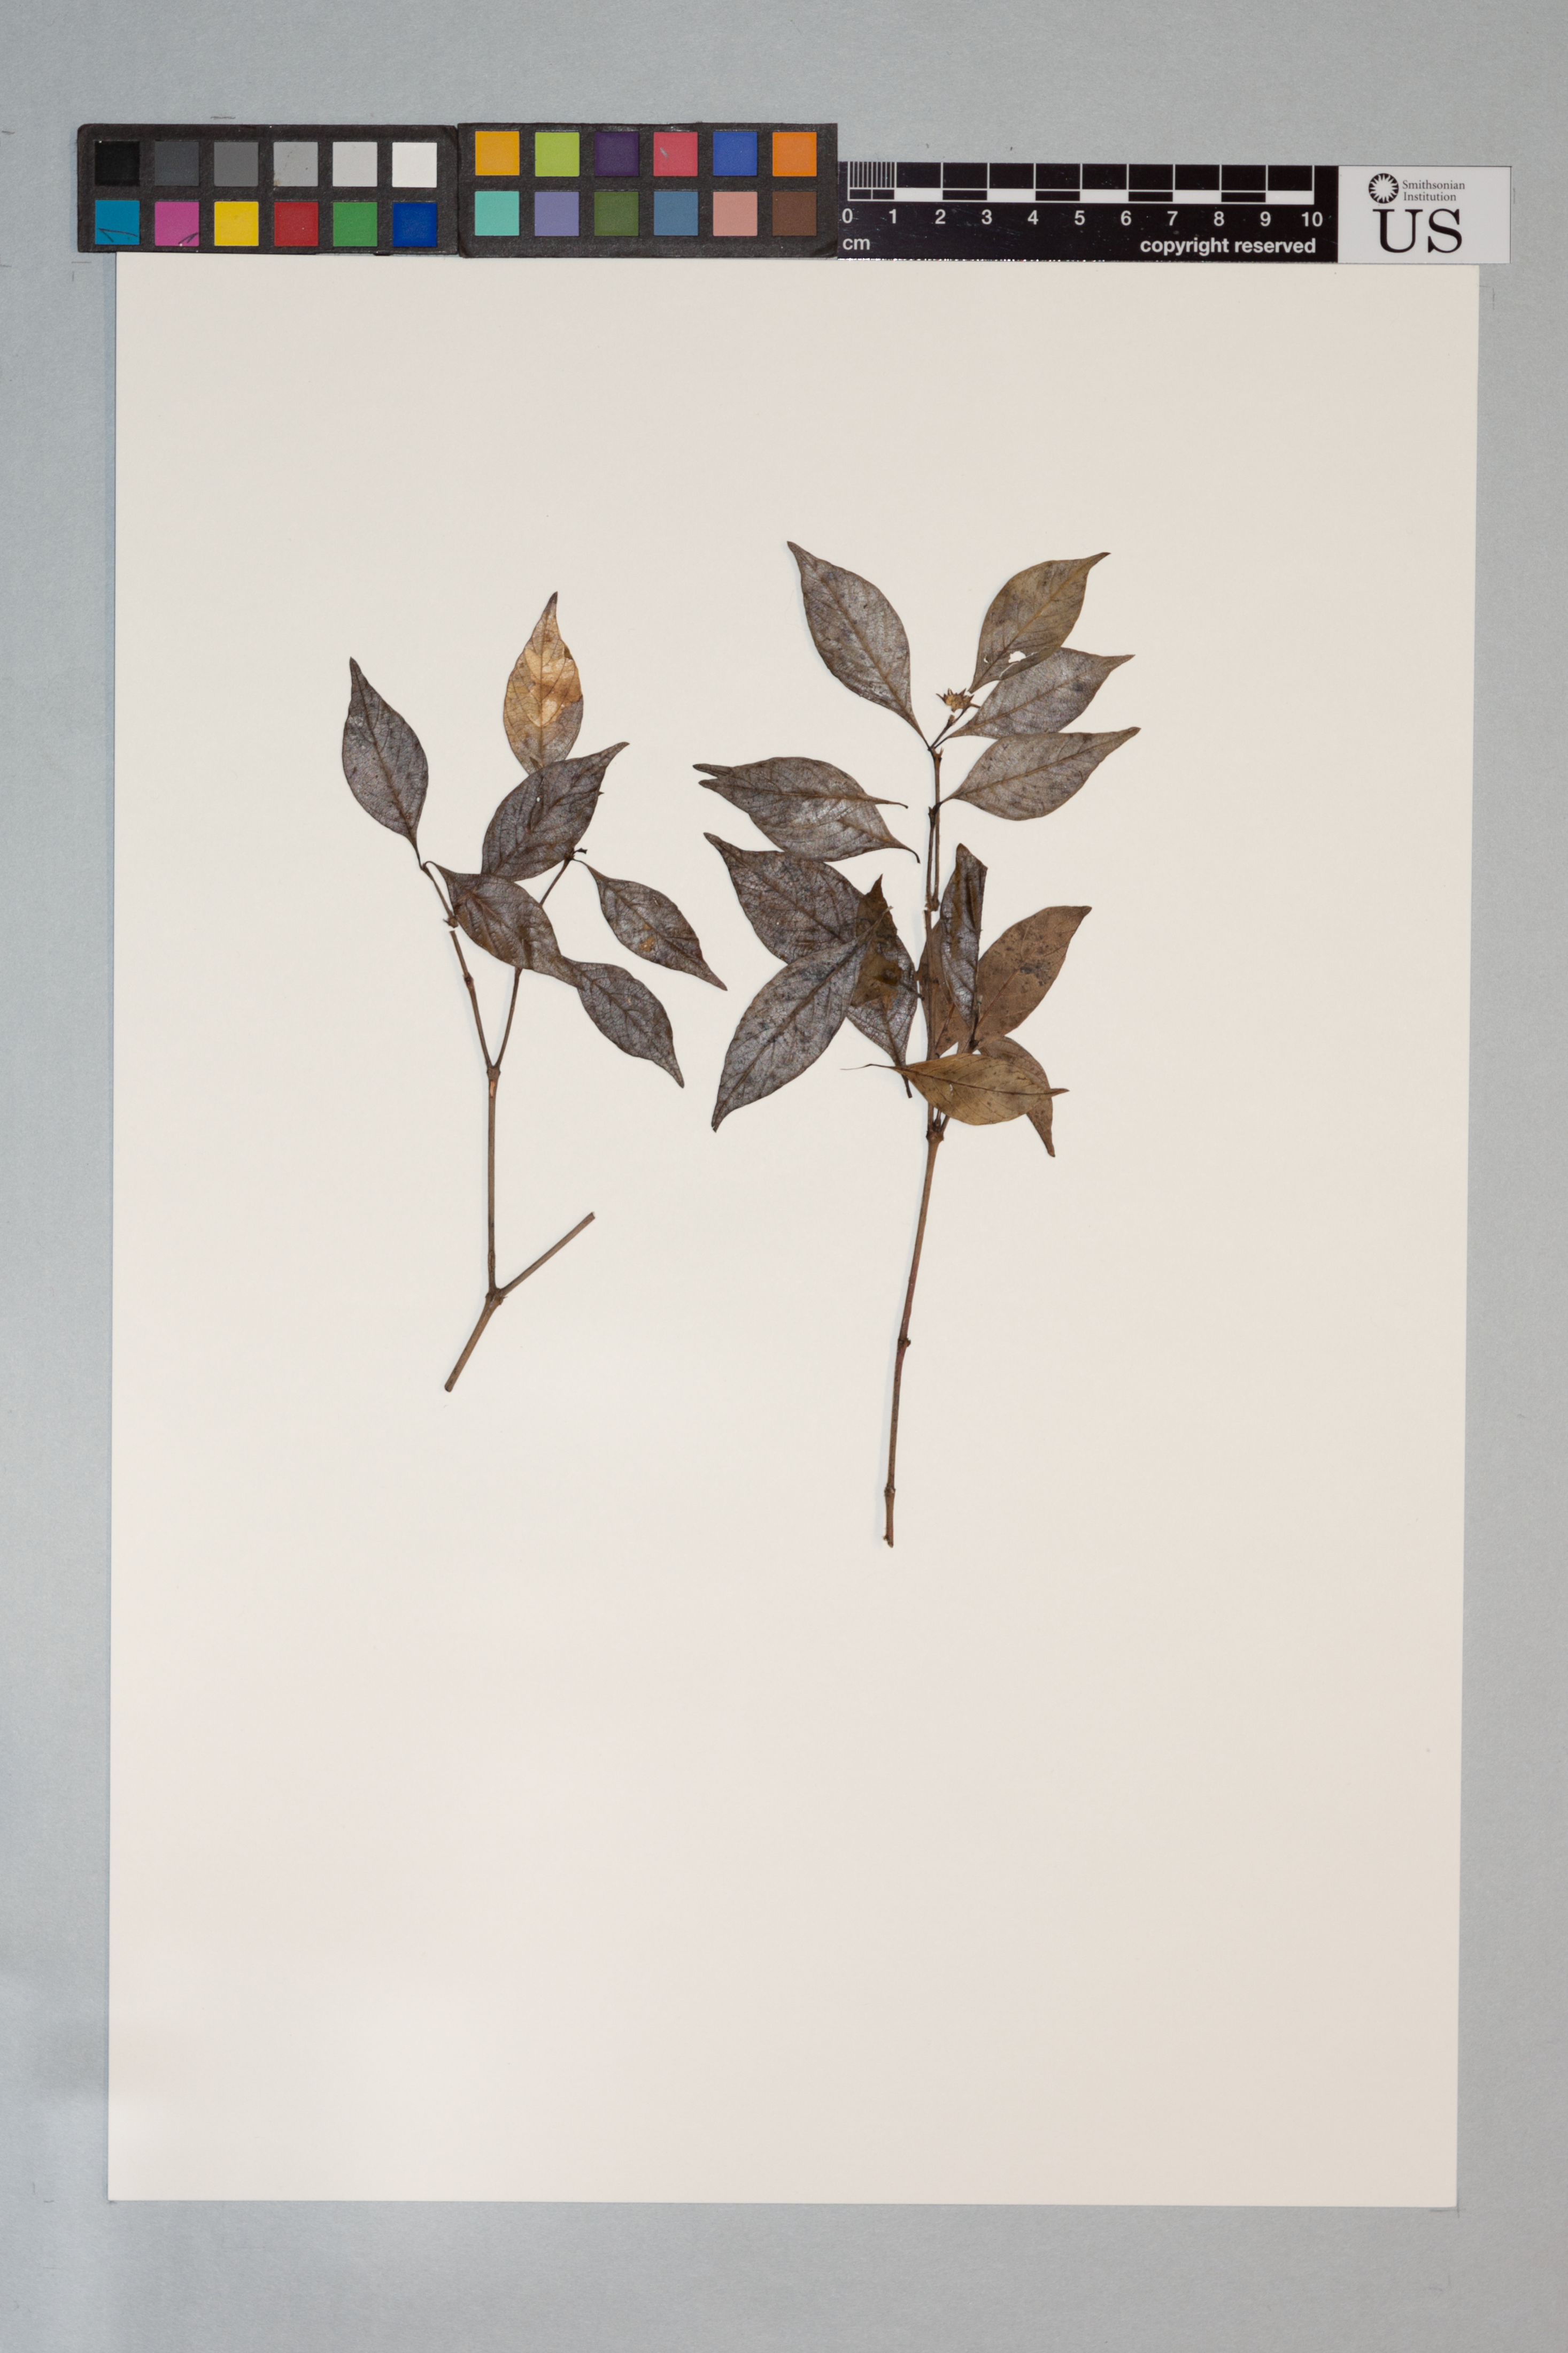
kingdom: Plantae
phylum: Tracheophyta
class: Magnoliopsida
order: Gentianales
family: Rubiaceae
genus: Psychotria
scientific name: Psychotria hoffmannseggiana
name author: (Willd. ex Roem. & Schult.) Müll. Arg.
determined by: Taylor, Charlotte M.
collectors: H. D. Clarke, C. Perry, E. Tripp, S. R. Stern & D. Gittens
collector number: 12388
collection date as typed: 2 July 2004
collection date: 2004-07-02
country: Guyana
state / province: Cuyuni-Mazaruni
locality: Imbaimadai, savanna near airstrip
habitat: Savanna on white sand and sandstone with Sauvagesia, Tibouchina, and Trachypogon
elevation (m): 500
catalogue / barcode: US 3549809